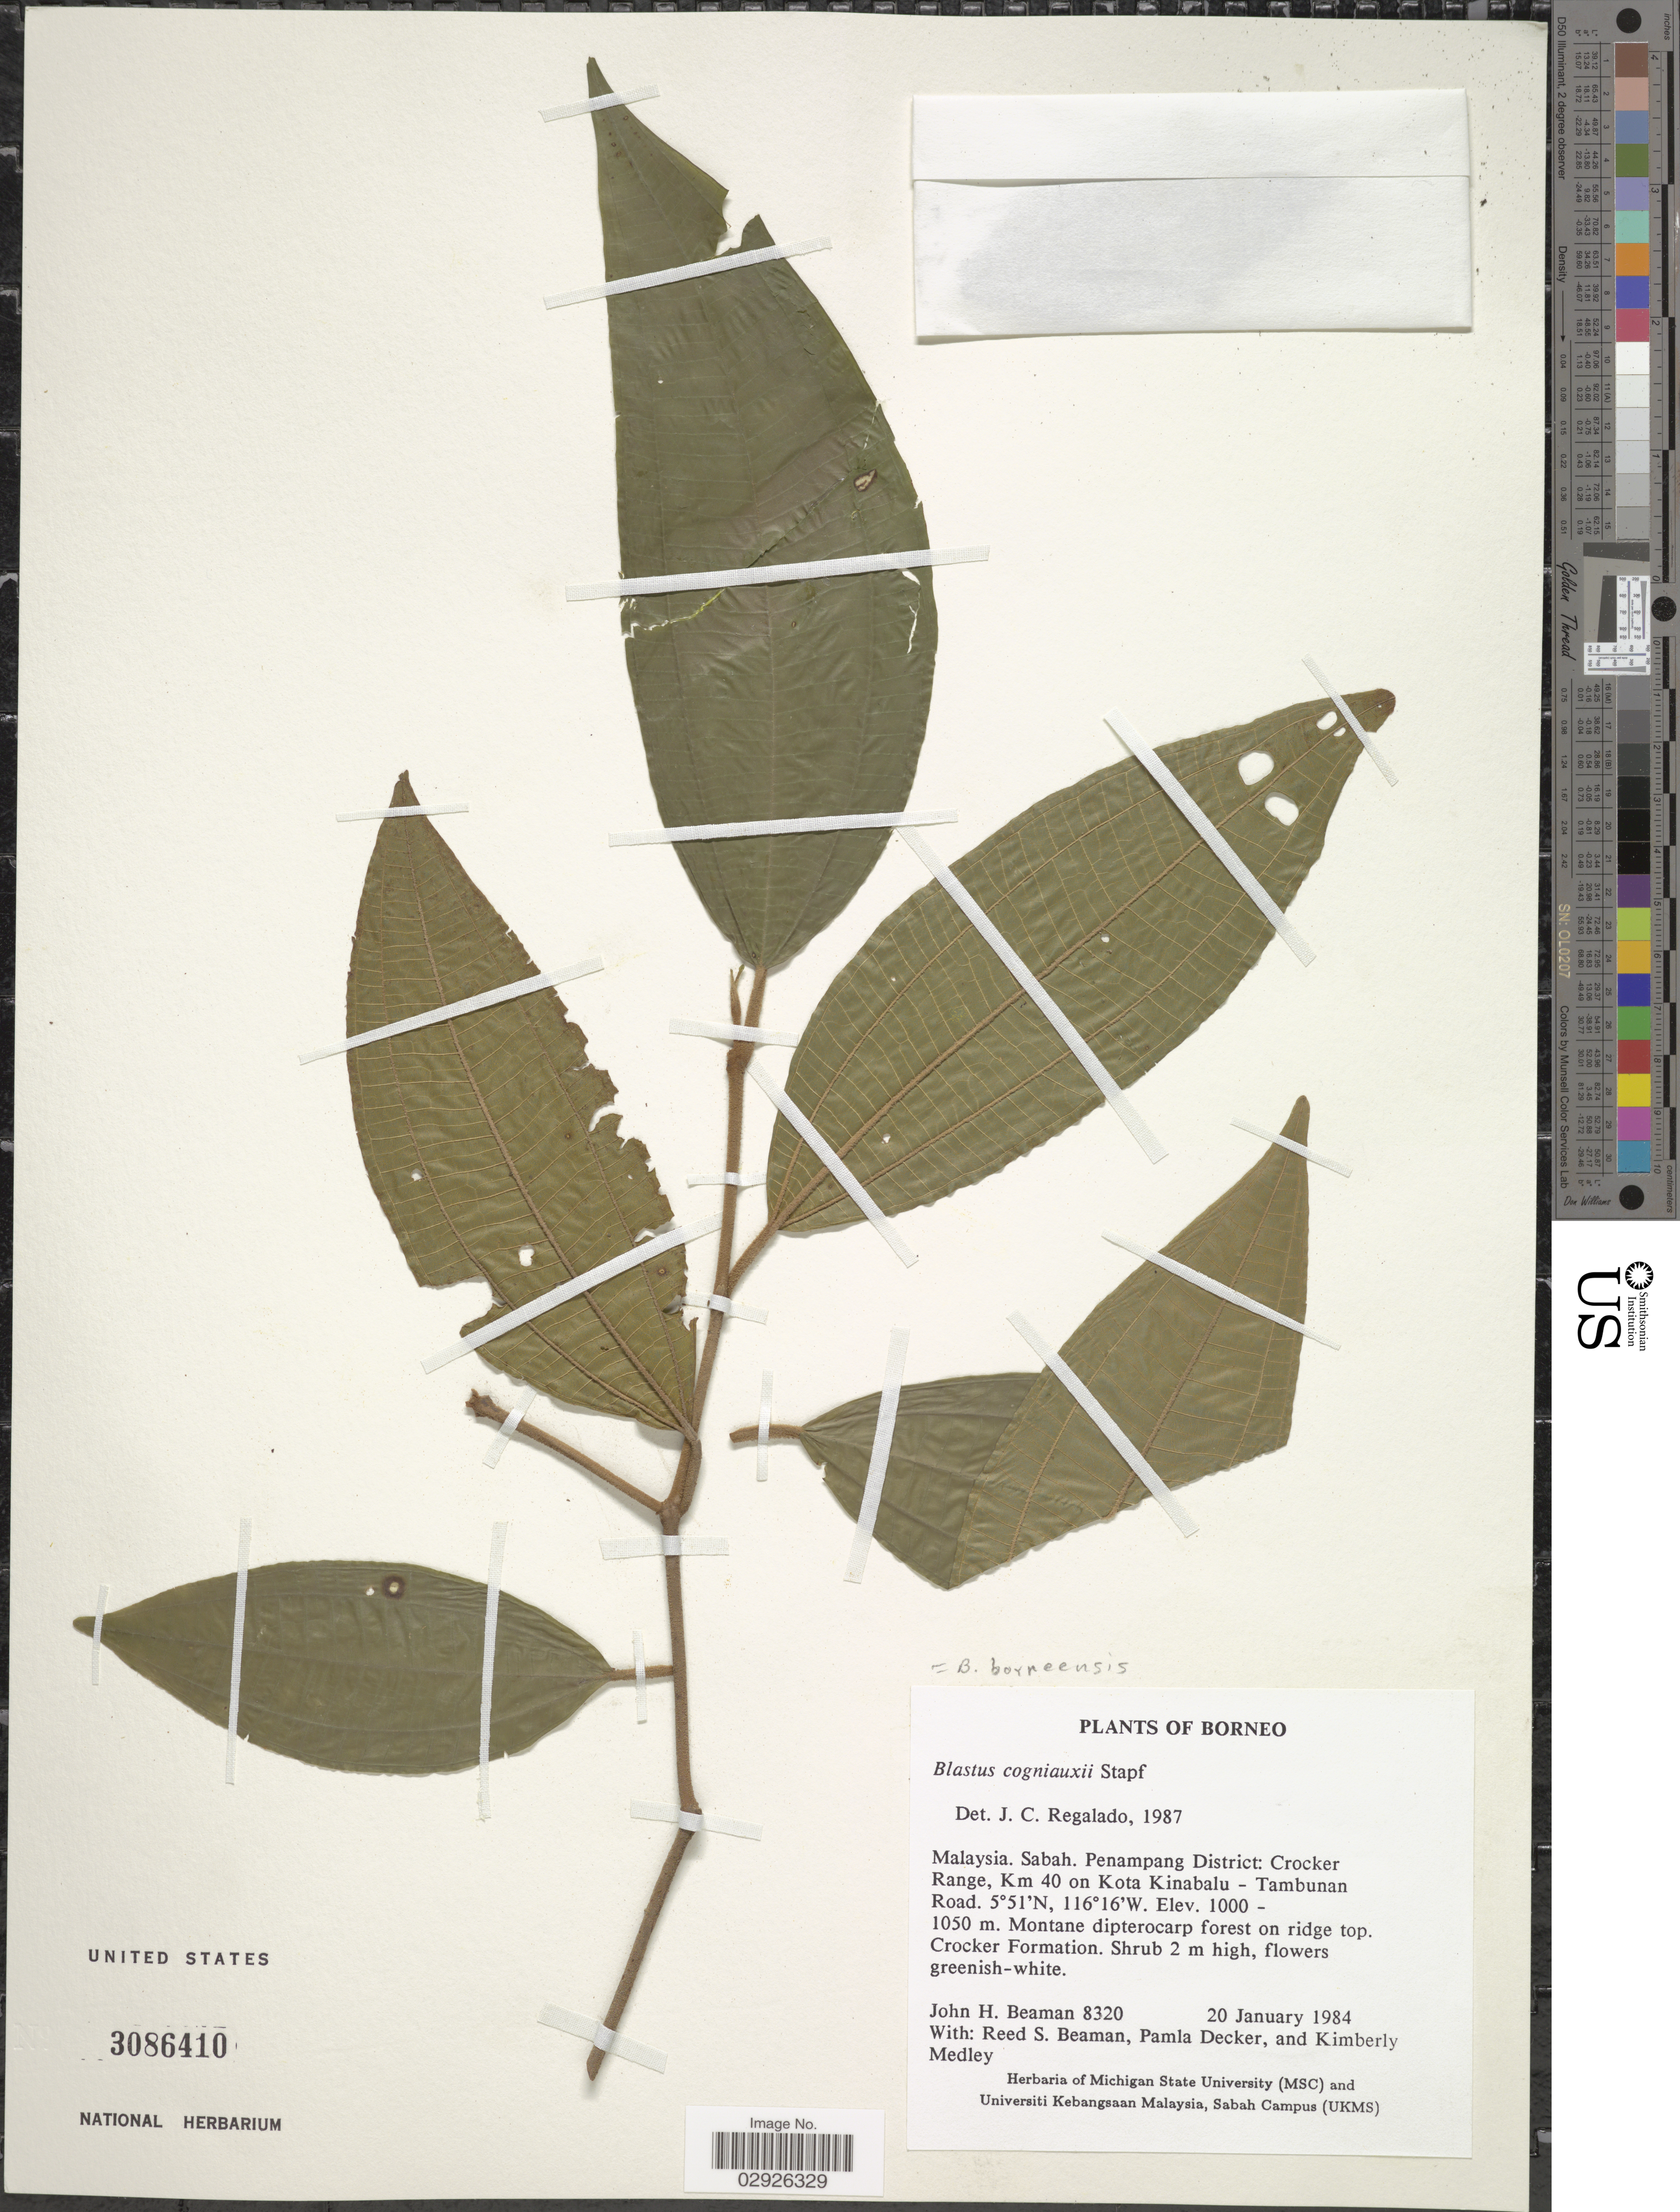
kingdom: Plantae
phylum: Tracheophyta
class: Magnoliopsida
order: Myrtales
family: Melastomataceae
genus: Blastus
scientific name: Blastus borneensis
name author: Cogn. ex Boerl.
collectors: J. H. Beaman, R. S. Beaman, P. Decker & K. Medley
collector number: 8320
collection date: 1984-01-20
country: Malaysia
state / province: Sabah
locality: Borneo, Penampang District: Crocker Range, Km 40 on Kota Kinabalu - Tambunan Road.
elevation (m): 1000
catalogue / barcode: US 3086410